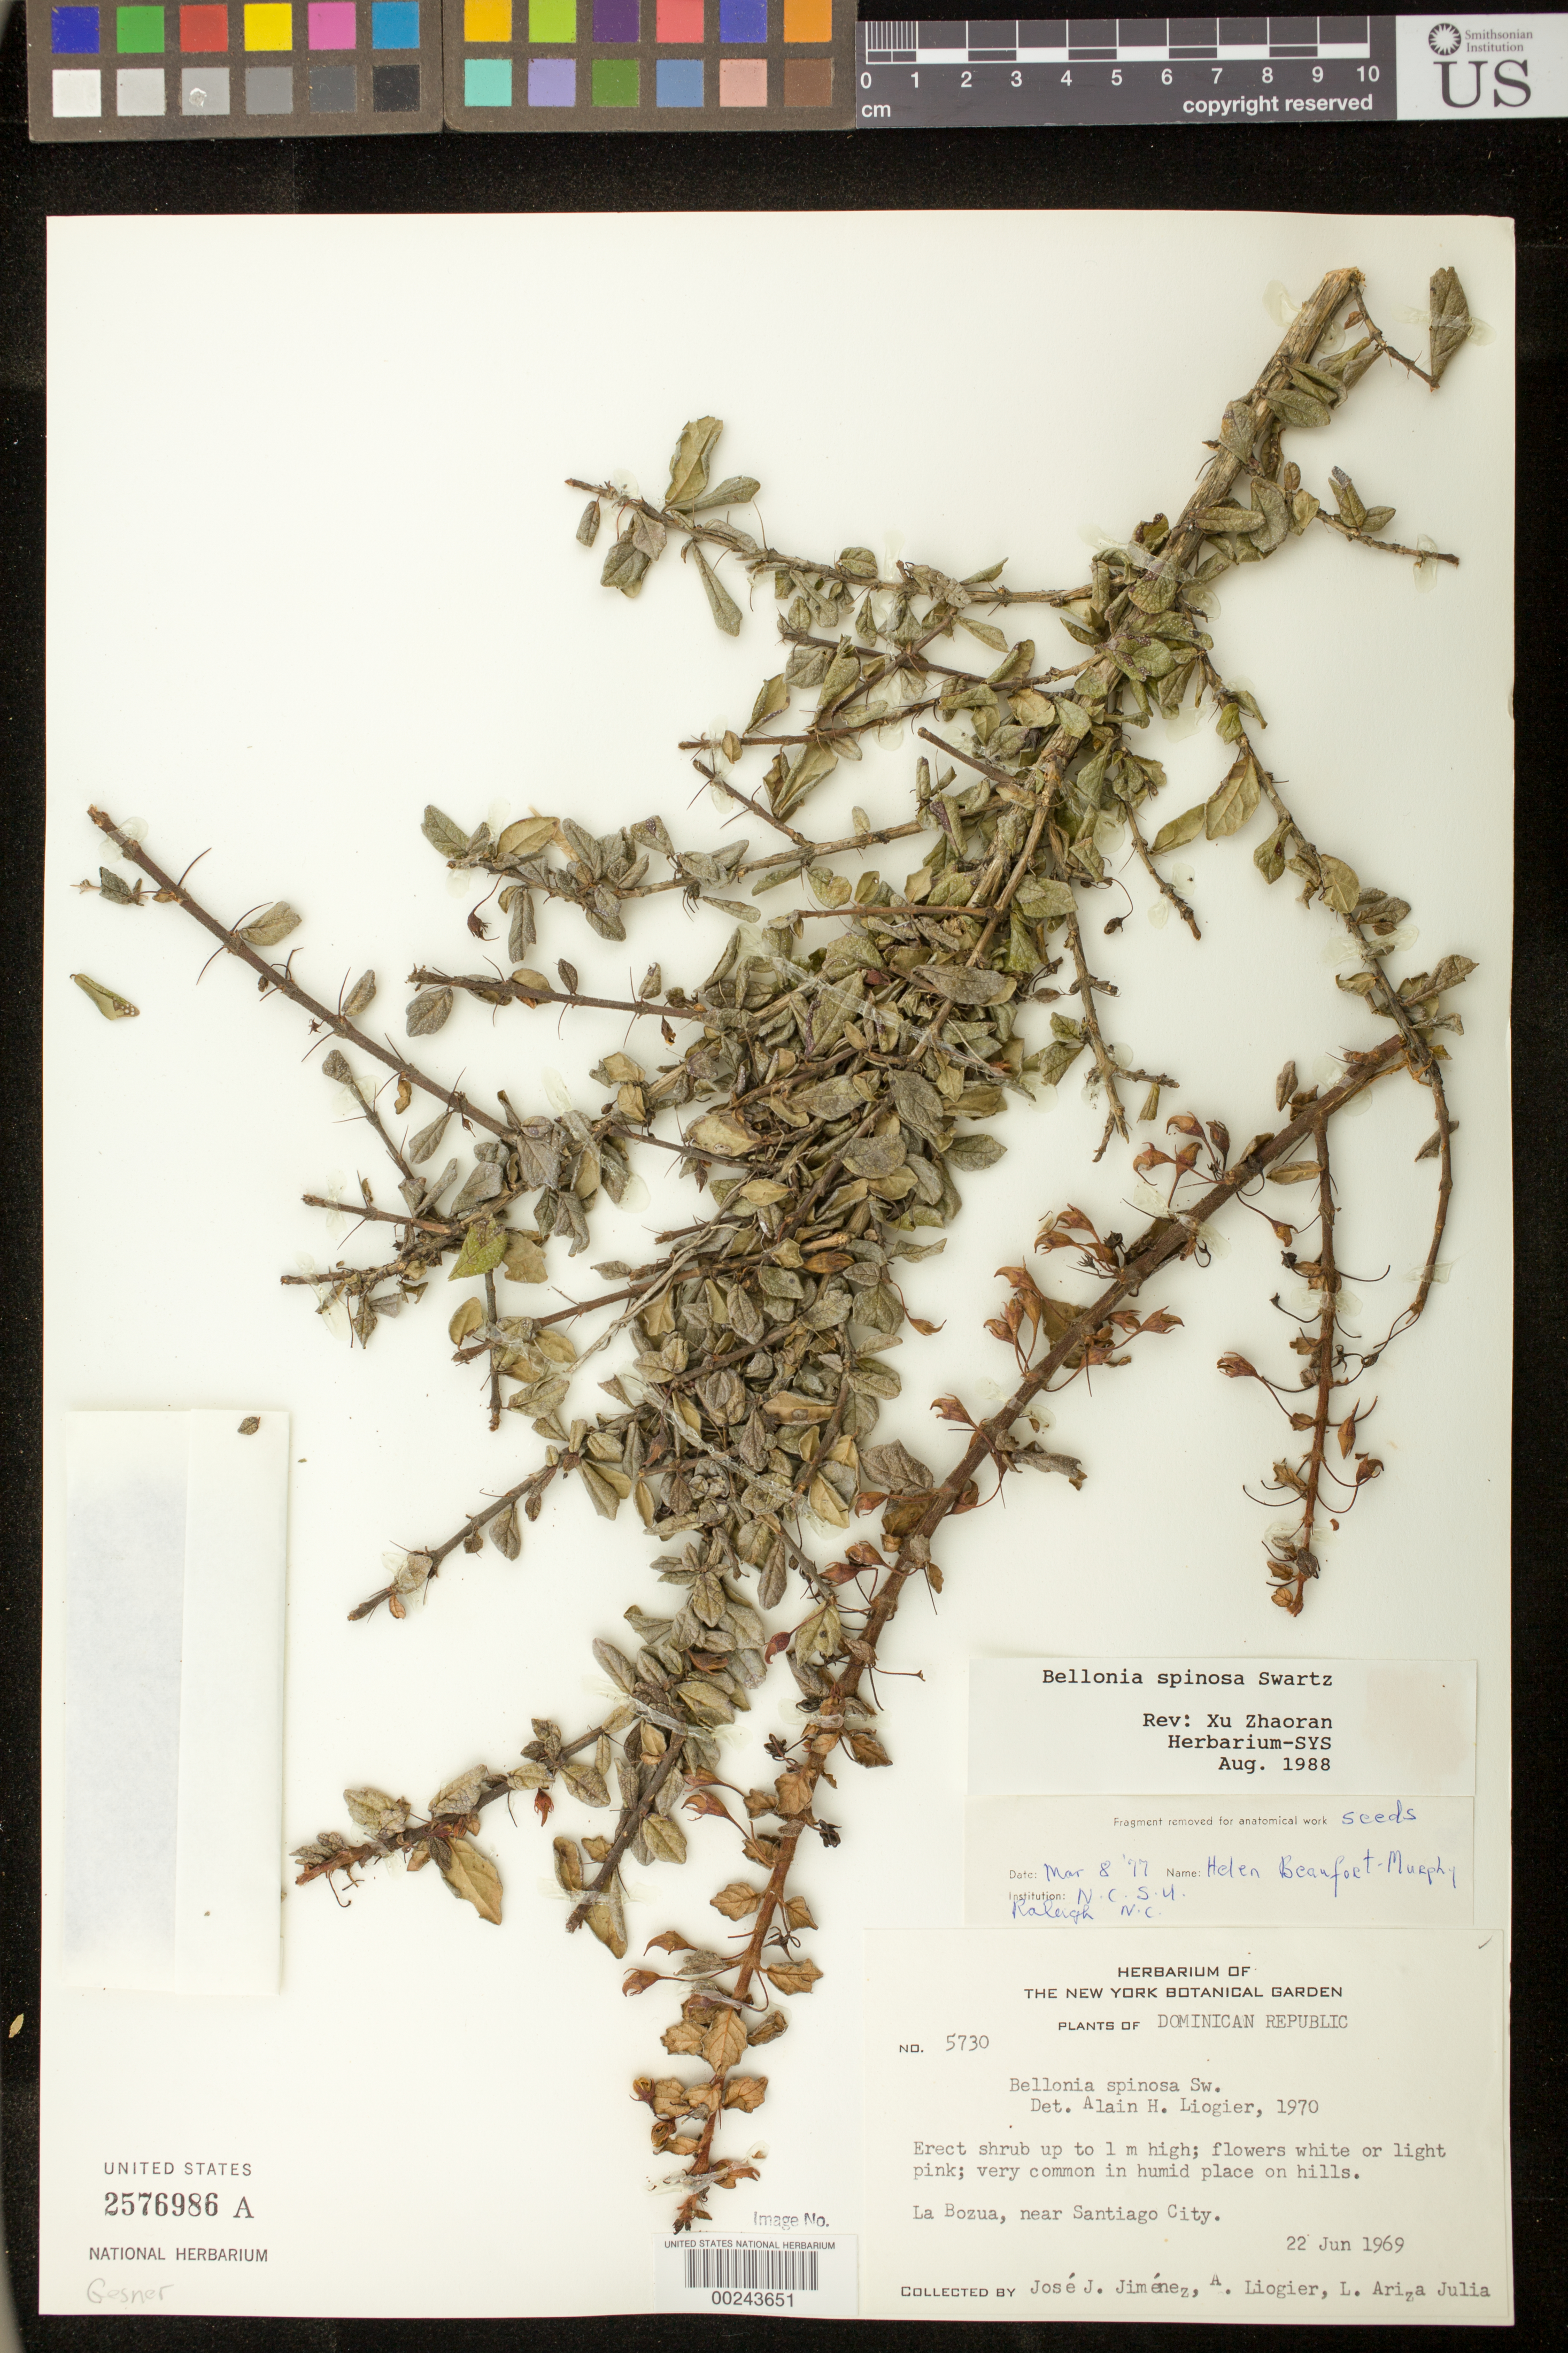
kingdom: Plantae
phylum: Tracheophyta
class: Magnoliopsida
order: Lamiales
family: Gesneriaceae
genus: Bellonia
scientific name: Bellonia spinosa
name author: Sw.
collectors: J. J. Jiménez, A. H. Liogier & L. Julia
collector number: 5730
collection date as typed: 22 Jun 1969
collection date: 1969-06-22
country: Dominican Republic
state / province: Santiago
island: Hispaniola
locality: La Bozua, near Santiago City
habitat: In humid place on hills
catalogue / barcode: US 2576986A